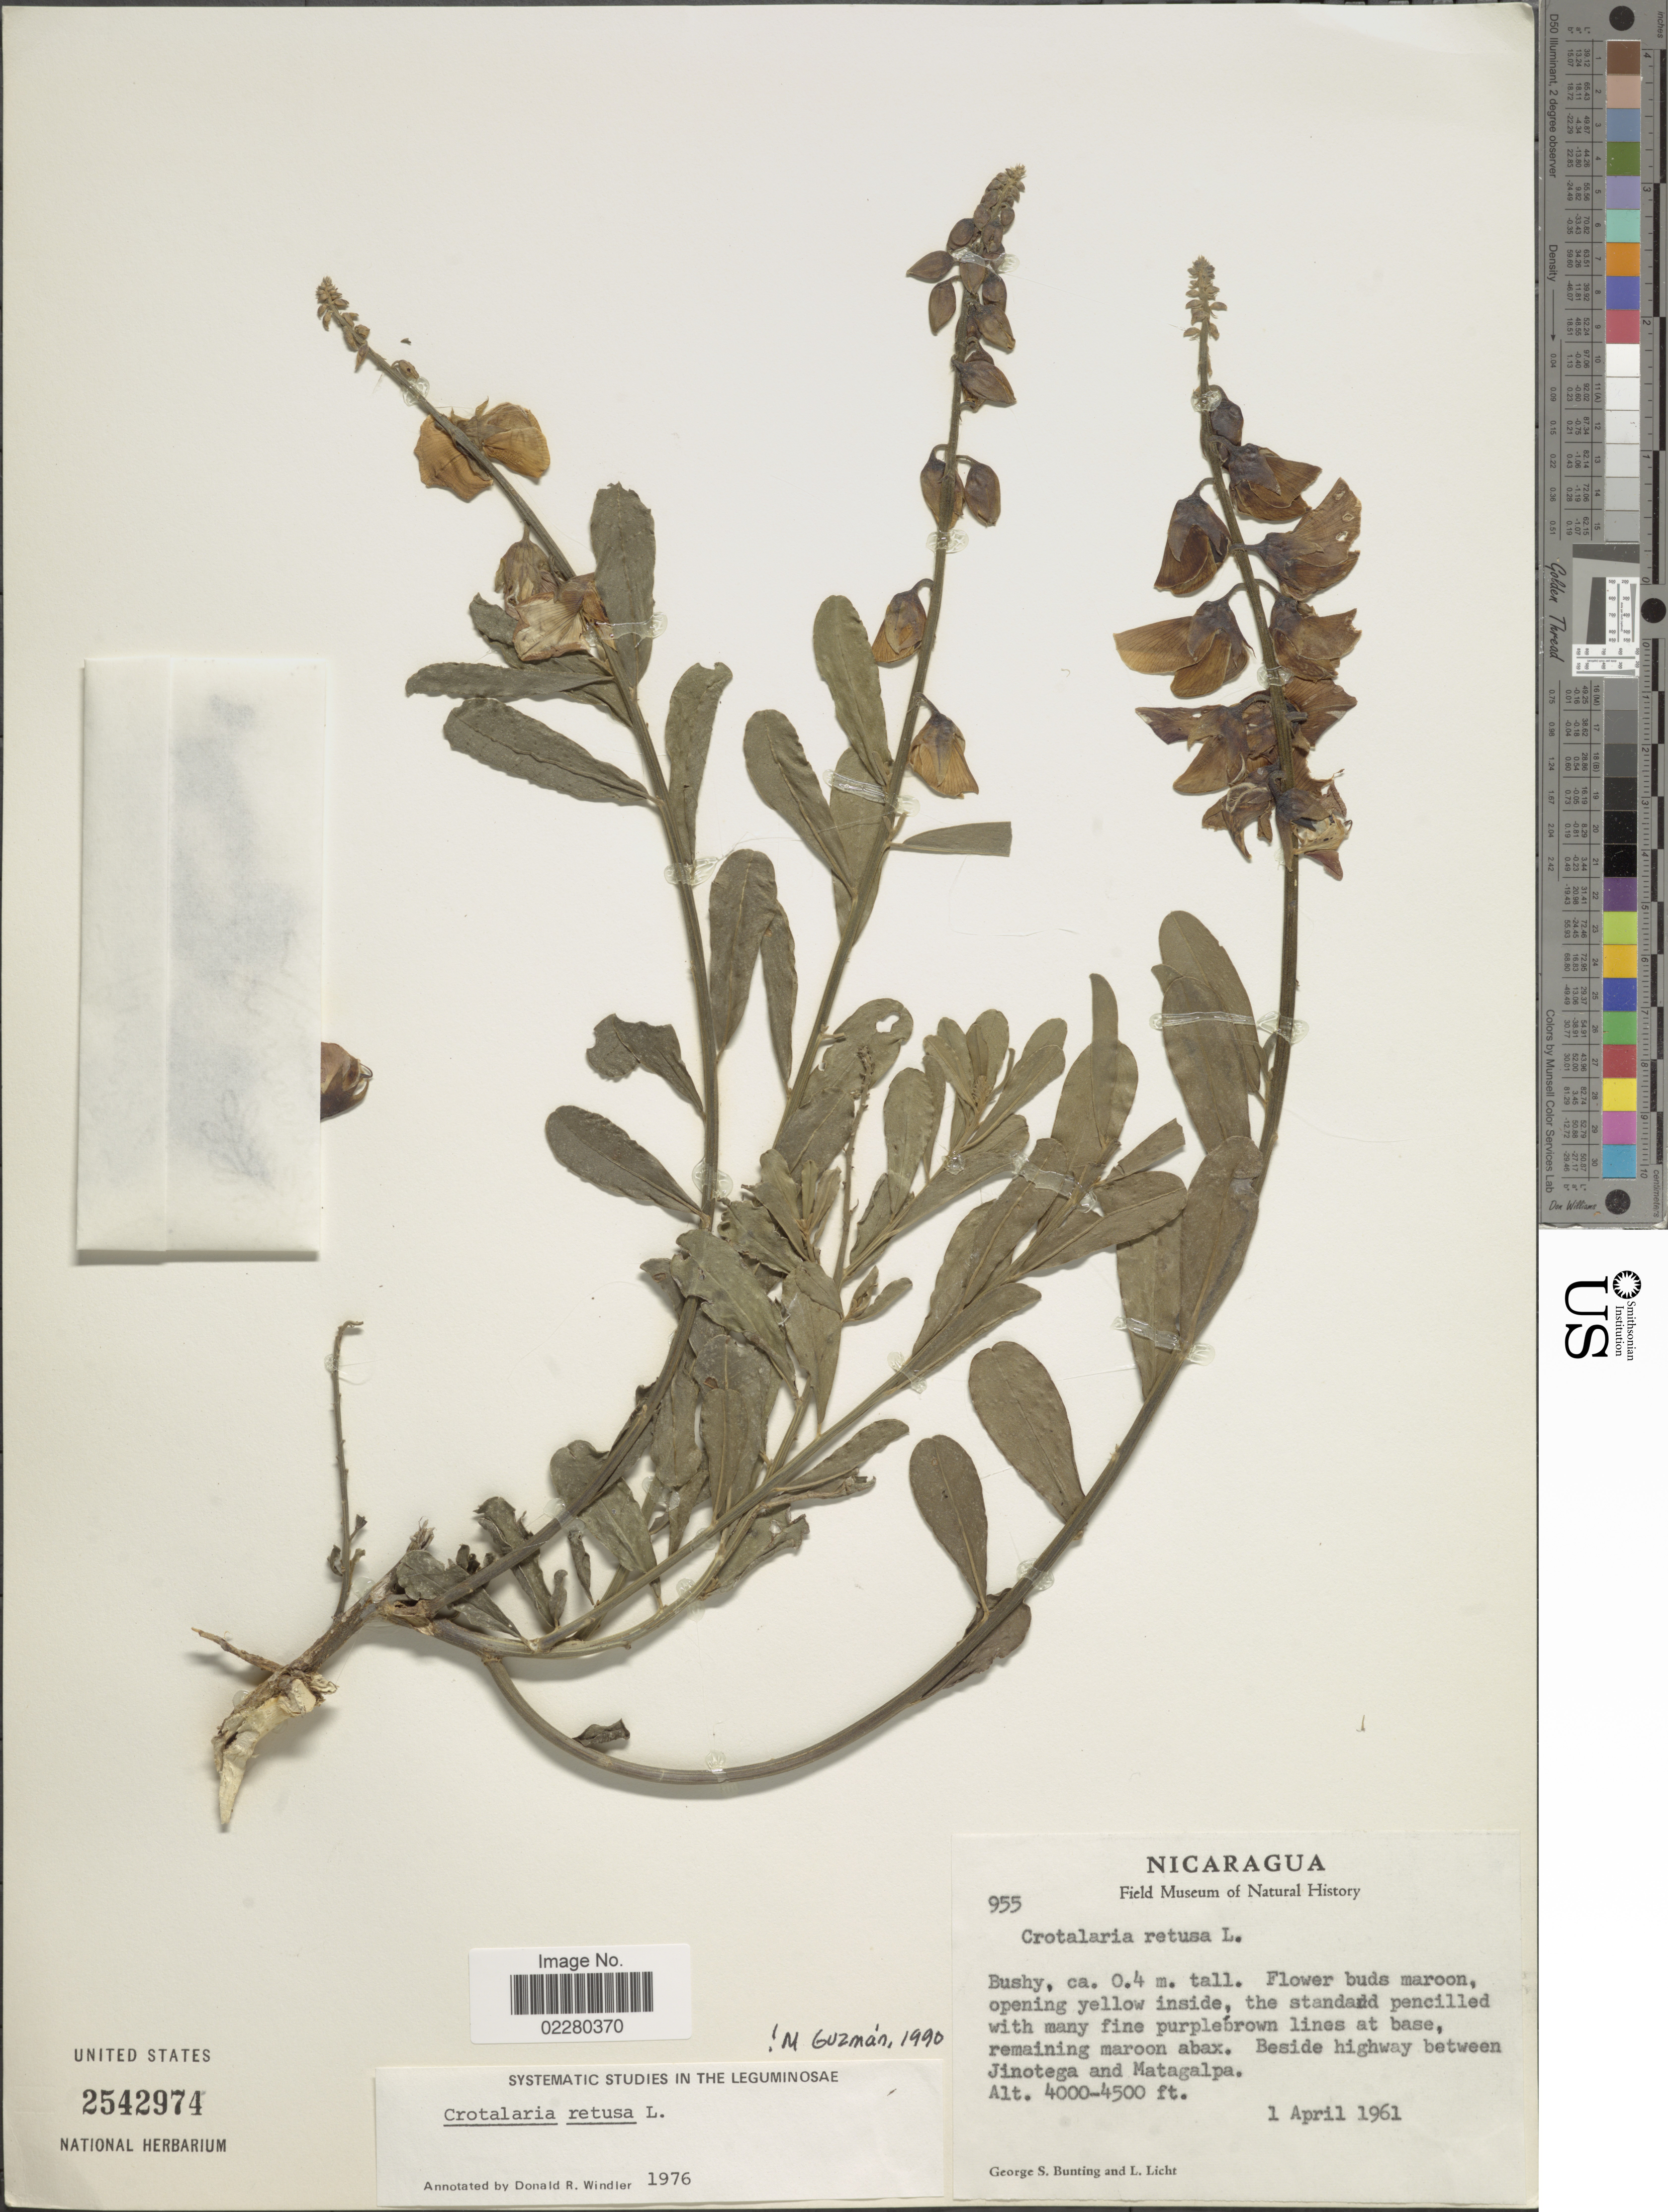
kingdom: Plantae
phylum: Tracheophyta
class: Magnoliopsida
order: Fabales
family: Fabaceae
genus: Crotalaria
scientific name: Crotalaria retusa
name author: L.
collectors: G. S. Bunting & L. Licht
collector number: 955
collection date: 1961-04-01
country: Nicaragua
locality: Beside highway between Jinotega and Matagalpa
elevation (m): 1219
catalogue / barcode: US 2542974